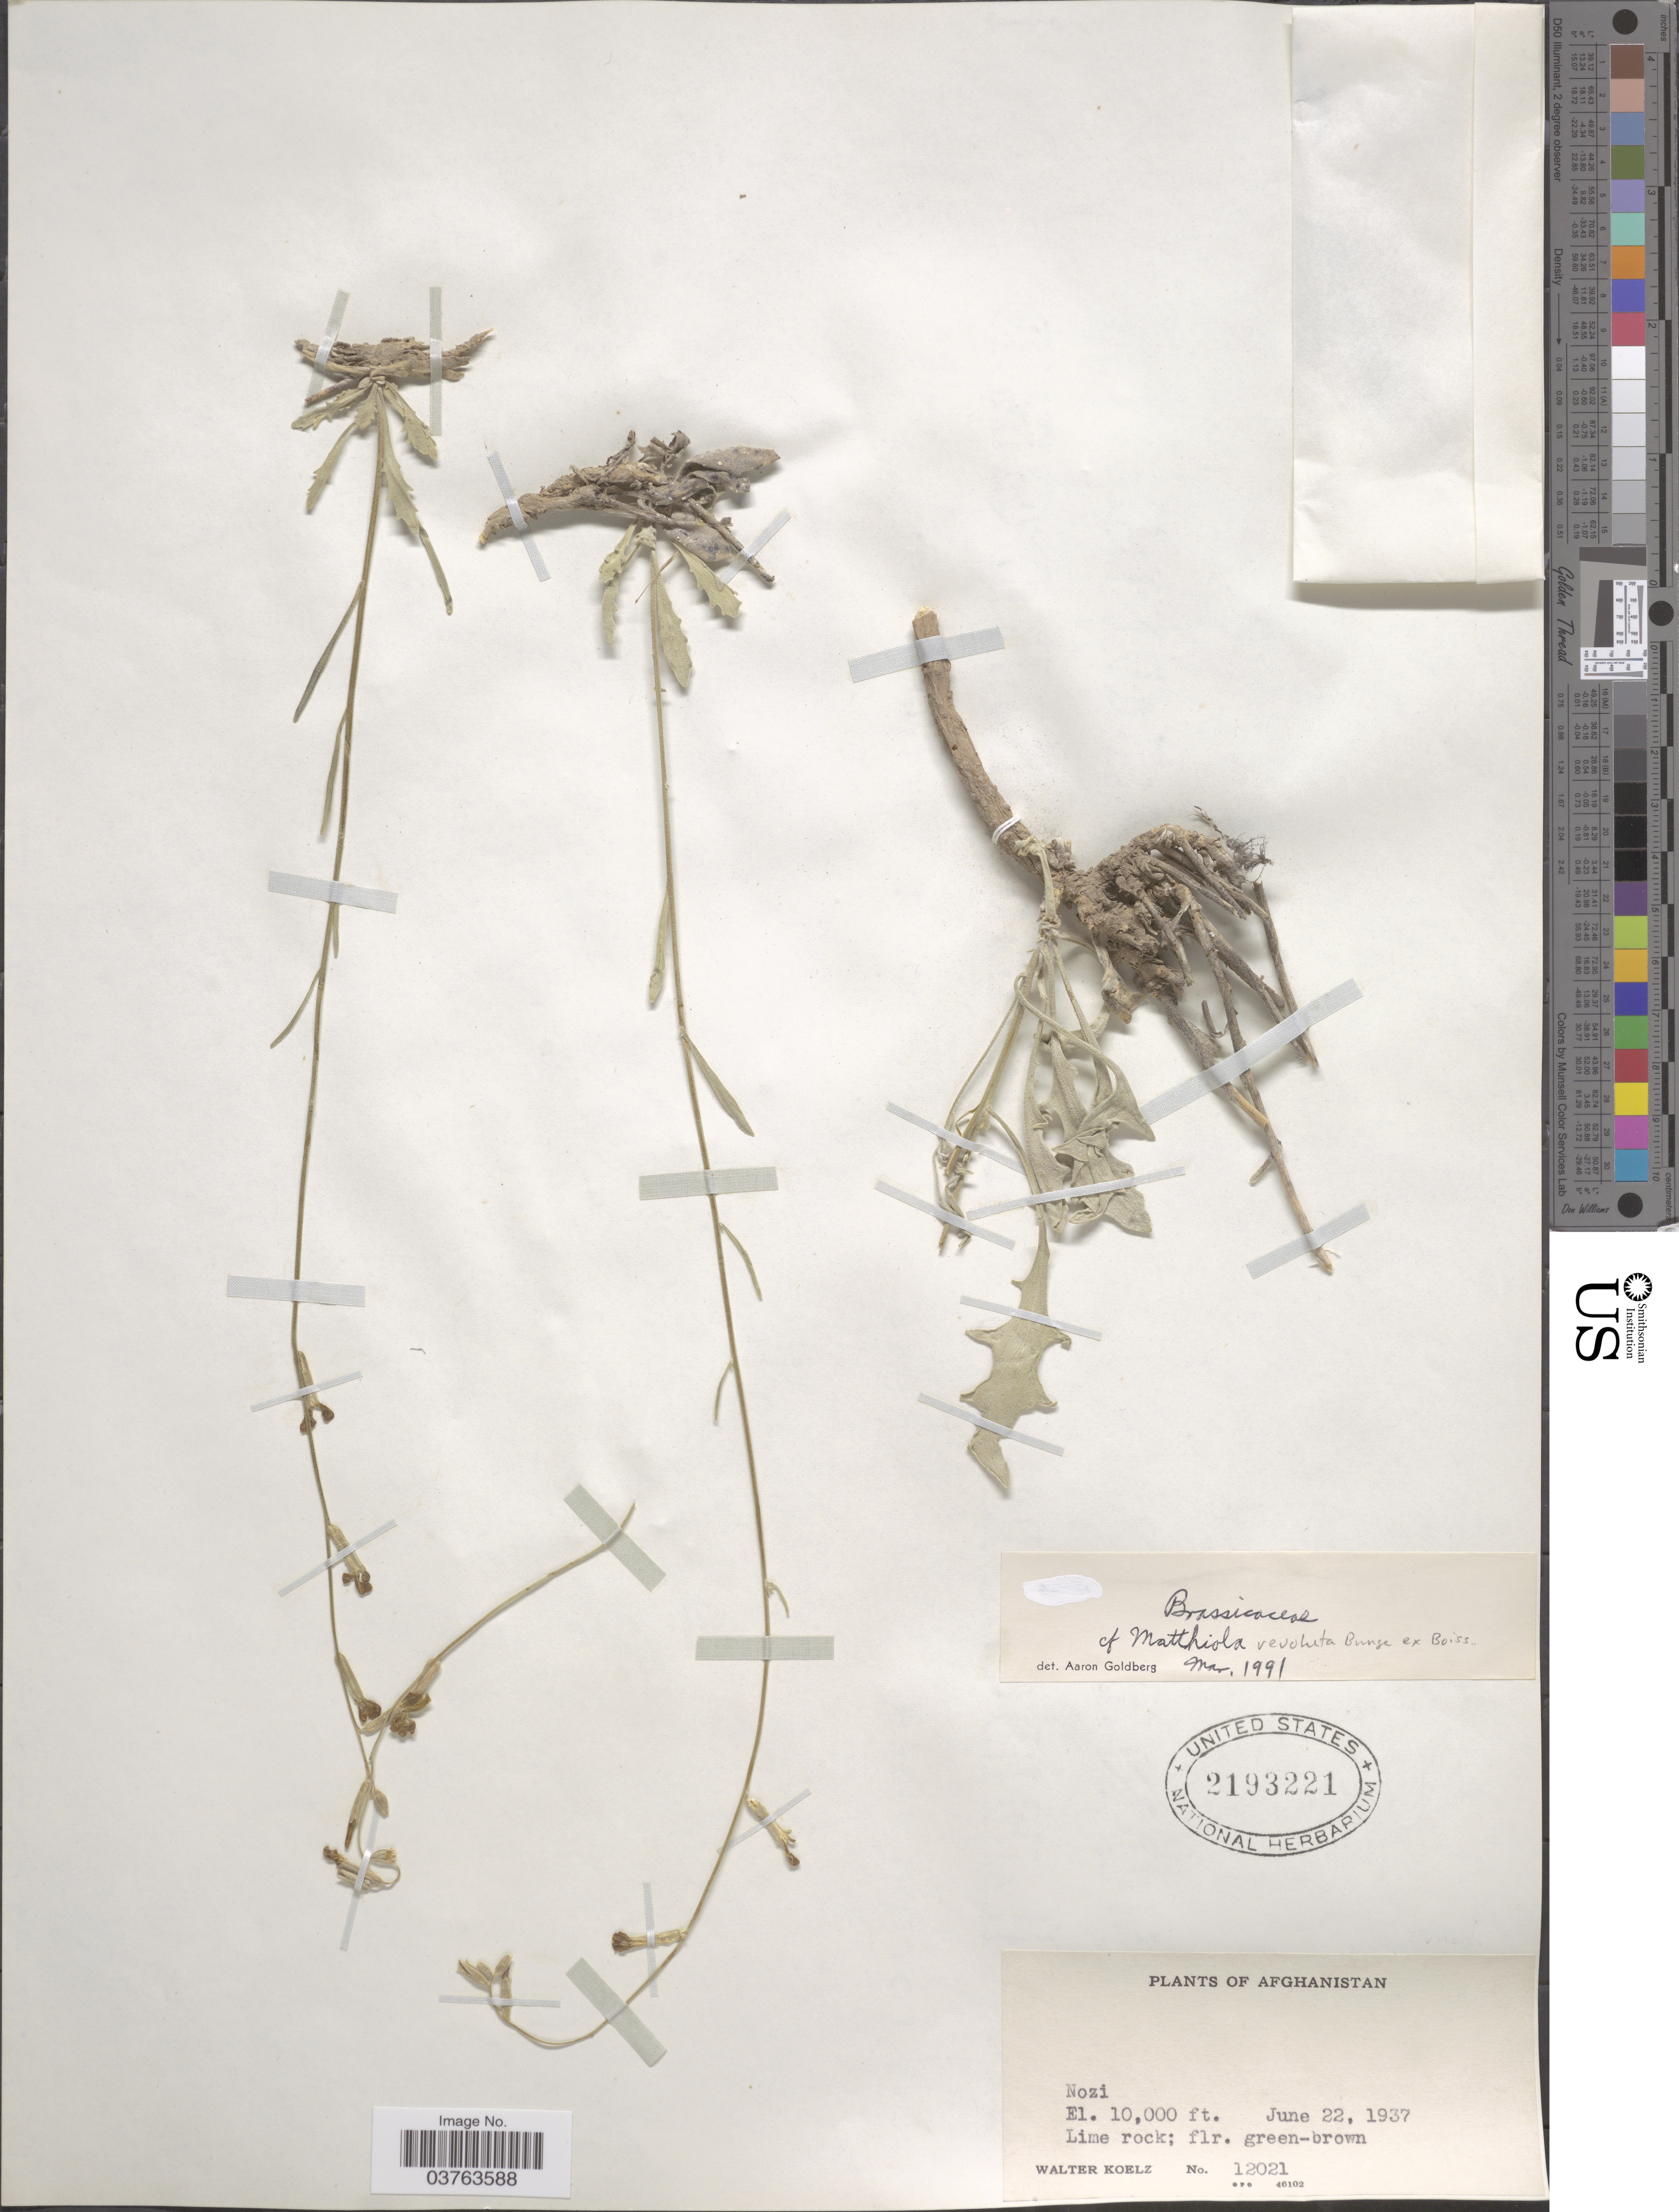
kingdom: Plantae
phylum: Tracheophyta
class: Magnoliopsida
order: Brassicales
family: Brassicaceae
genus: Matthiola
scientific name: Matthiola revoluta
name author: Bunge ex Boiss.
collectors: W. N. Koelz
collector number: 12021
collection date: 1937-06-22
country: Afghanistan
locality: Nozi.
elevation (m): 3048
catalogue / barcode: US 2193221